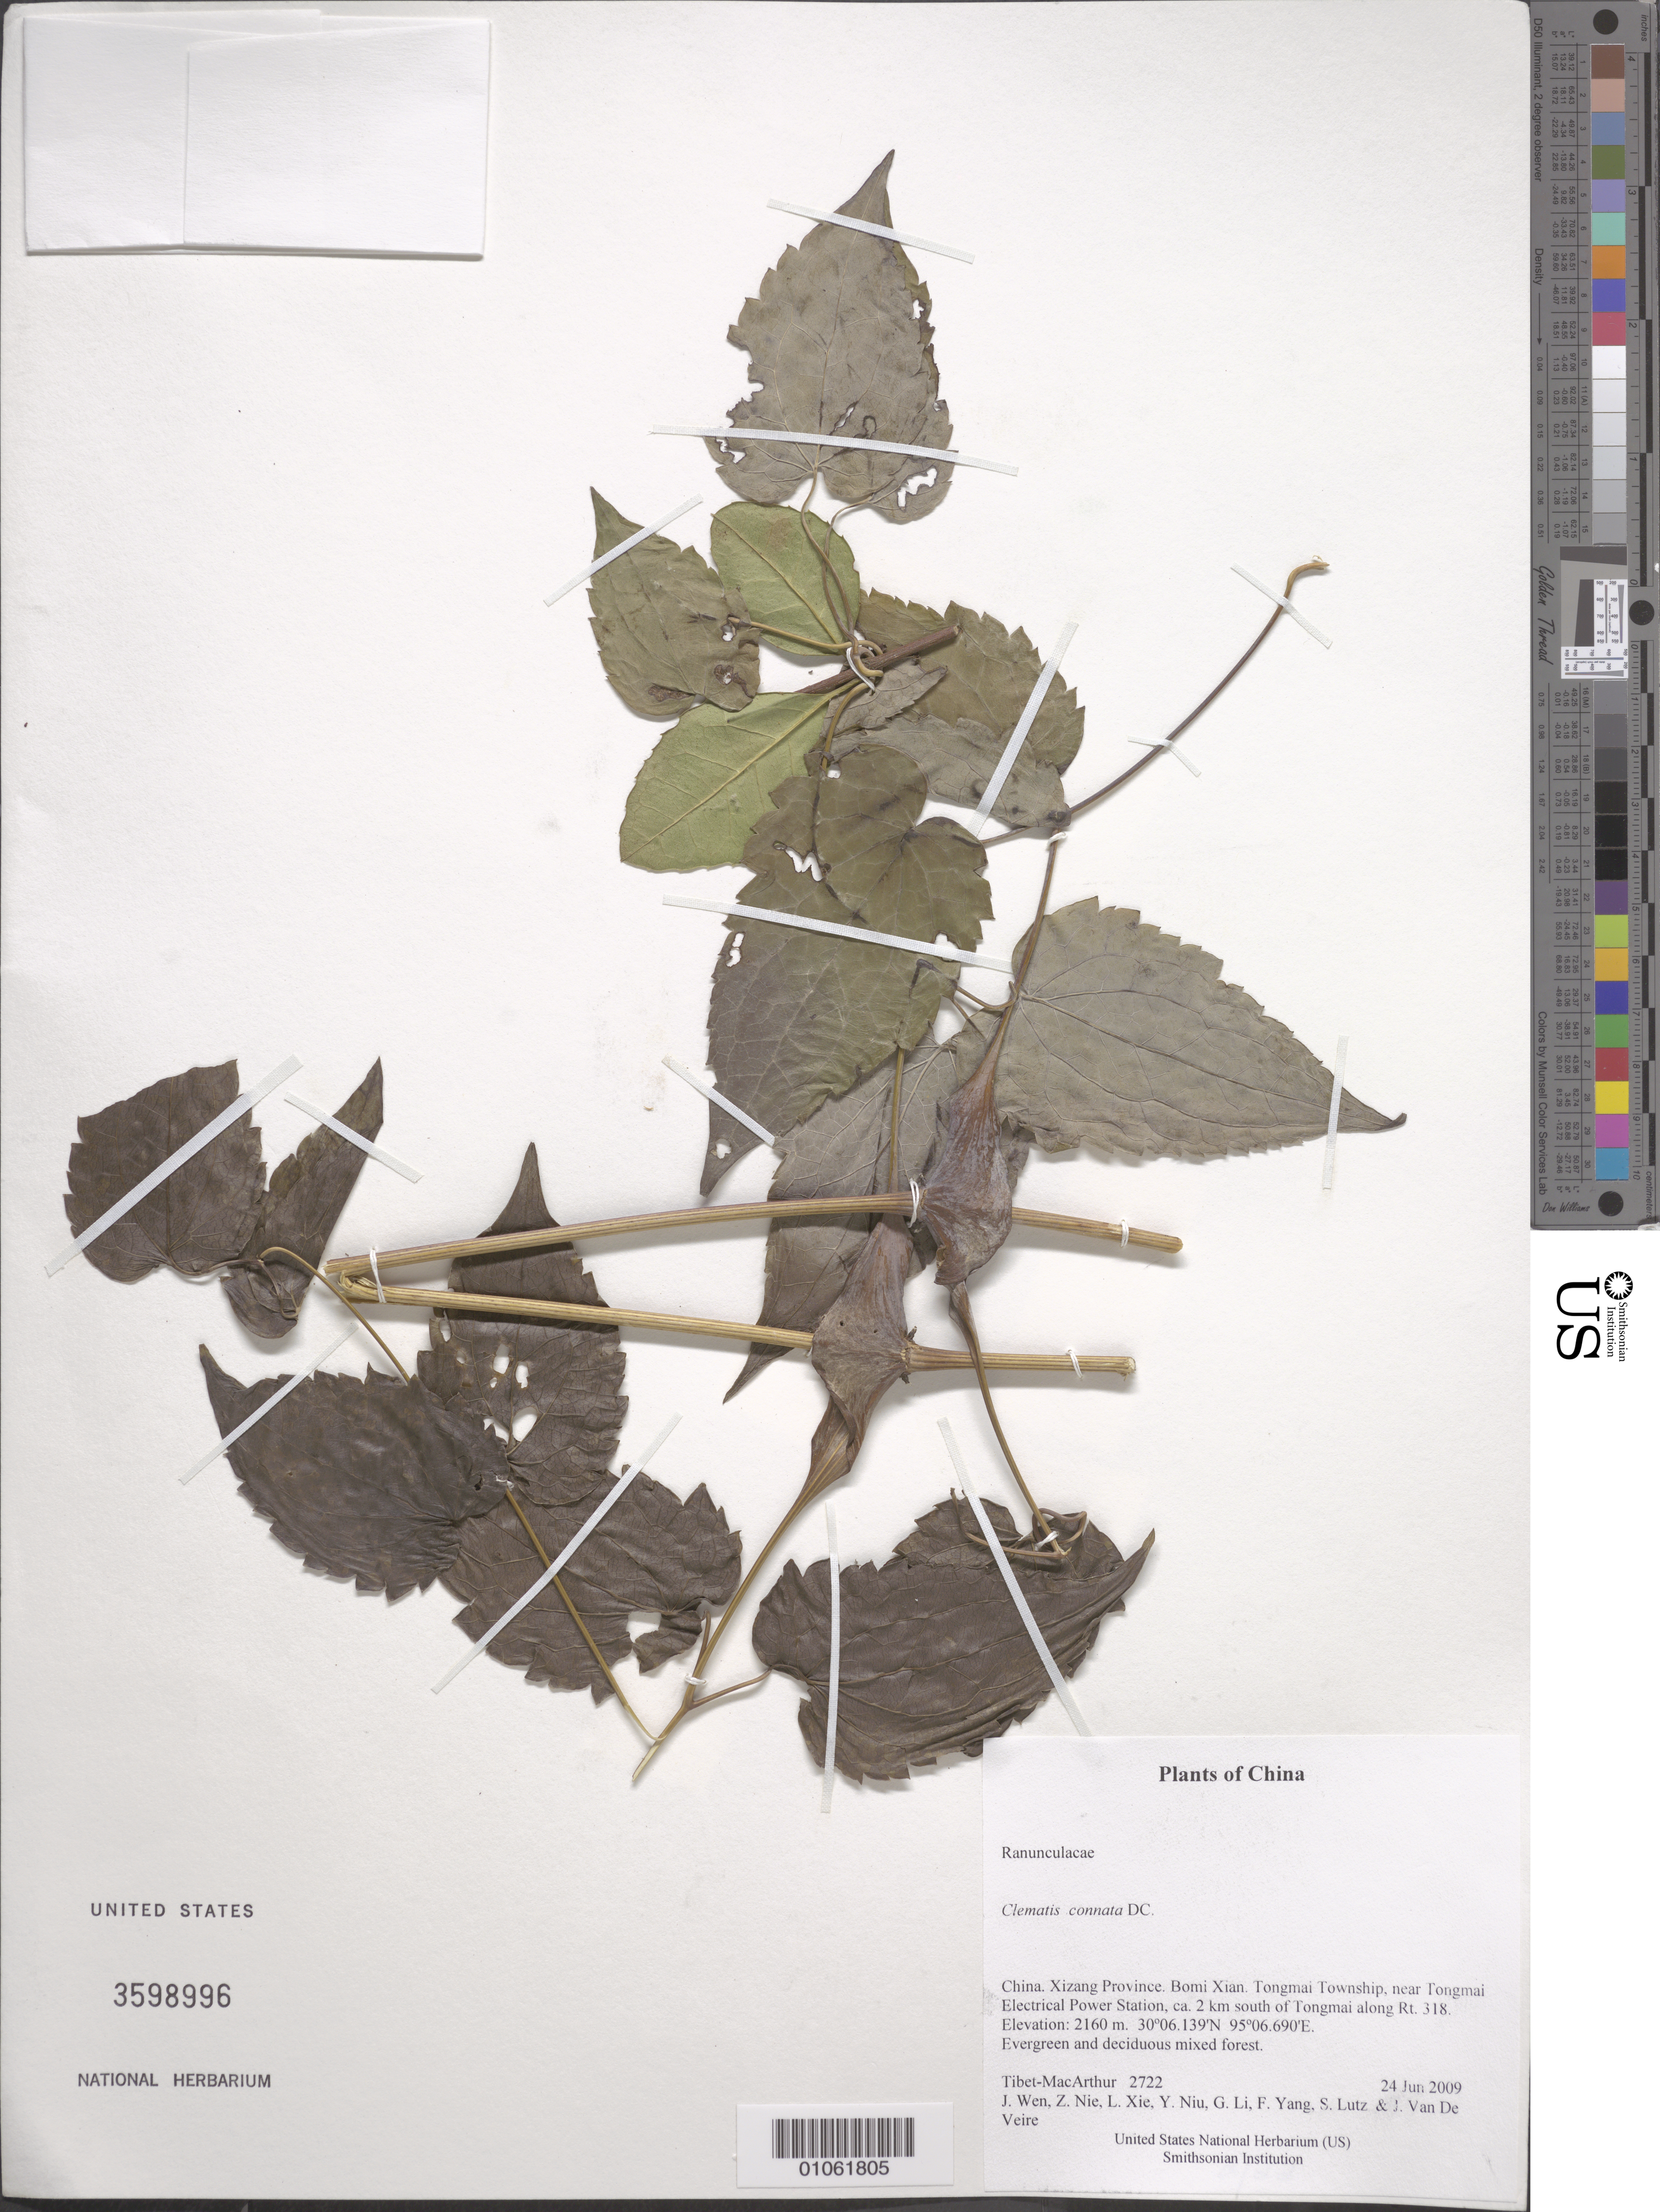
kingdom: Plantae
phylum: Tracheophyta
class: Magnoliopsida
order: Ranunculales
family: Ranunculaceae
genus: Clematis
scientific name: Clematis connata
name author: DC.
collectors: Tibet-MacArthur, J. Wen, Z. Nie, L. Xie, Y. Niu, G. Li, F. Yang, S. Lutz & J. Van De Veire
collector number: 2722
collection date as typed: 24 Jun 2009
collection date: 2009-06-24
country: China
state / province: Xizang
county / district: Bomi Xian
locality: Tongmai Township, near Tongmai Electrical Power Station, ca. 2 km south of Tongmai along Rt. 318.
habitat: Evergreen and deciduous mixed forest.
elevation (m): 2160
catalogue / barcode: US 3598996